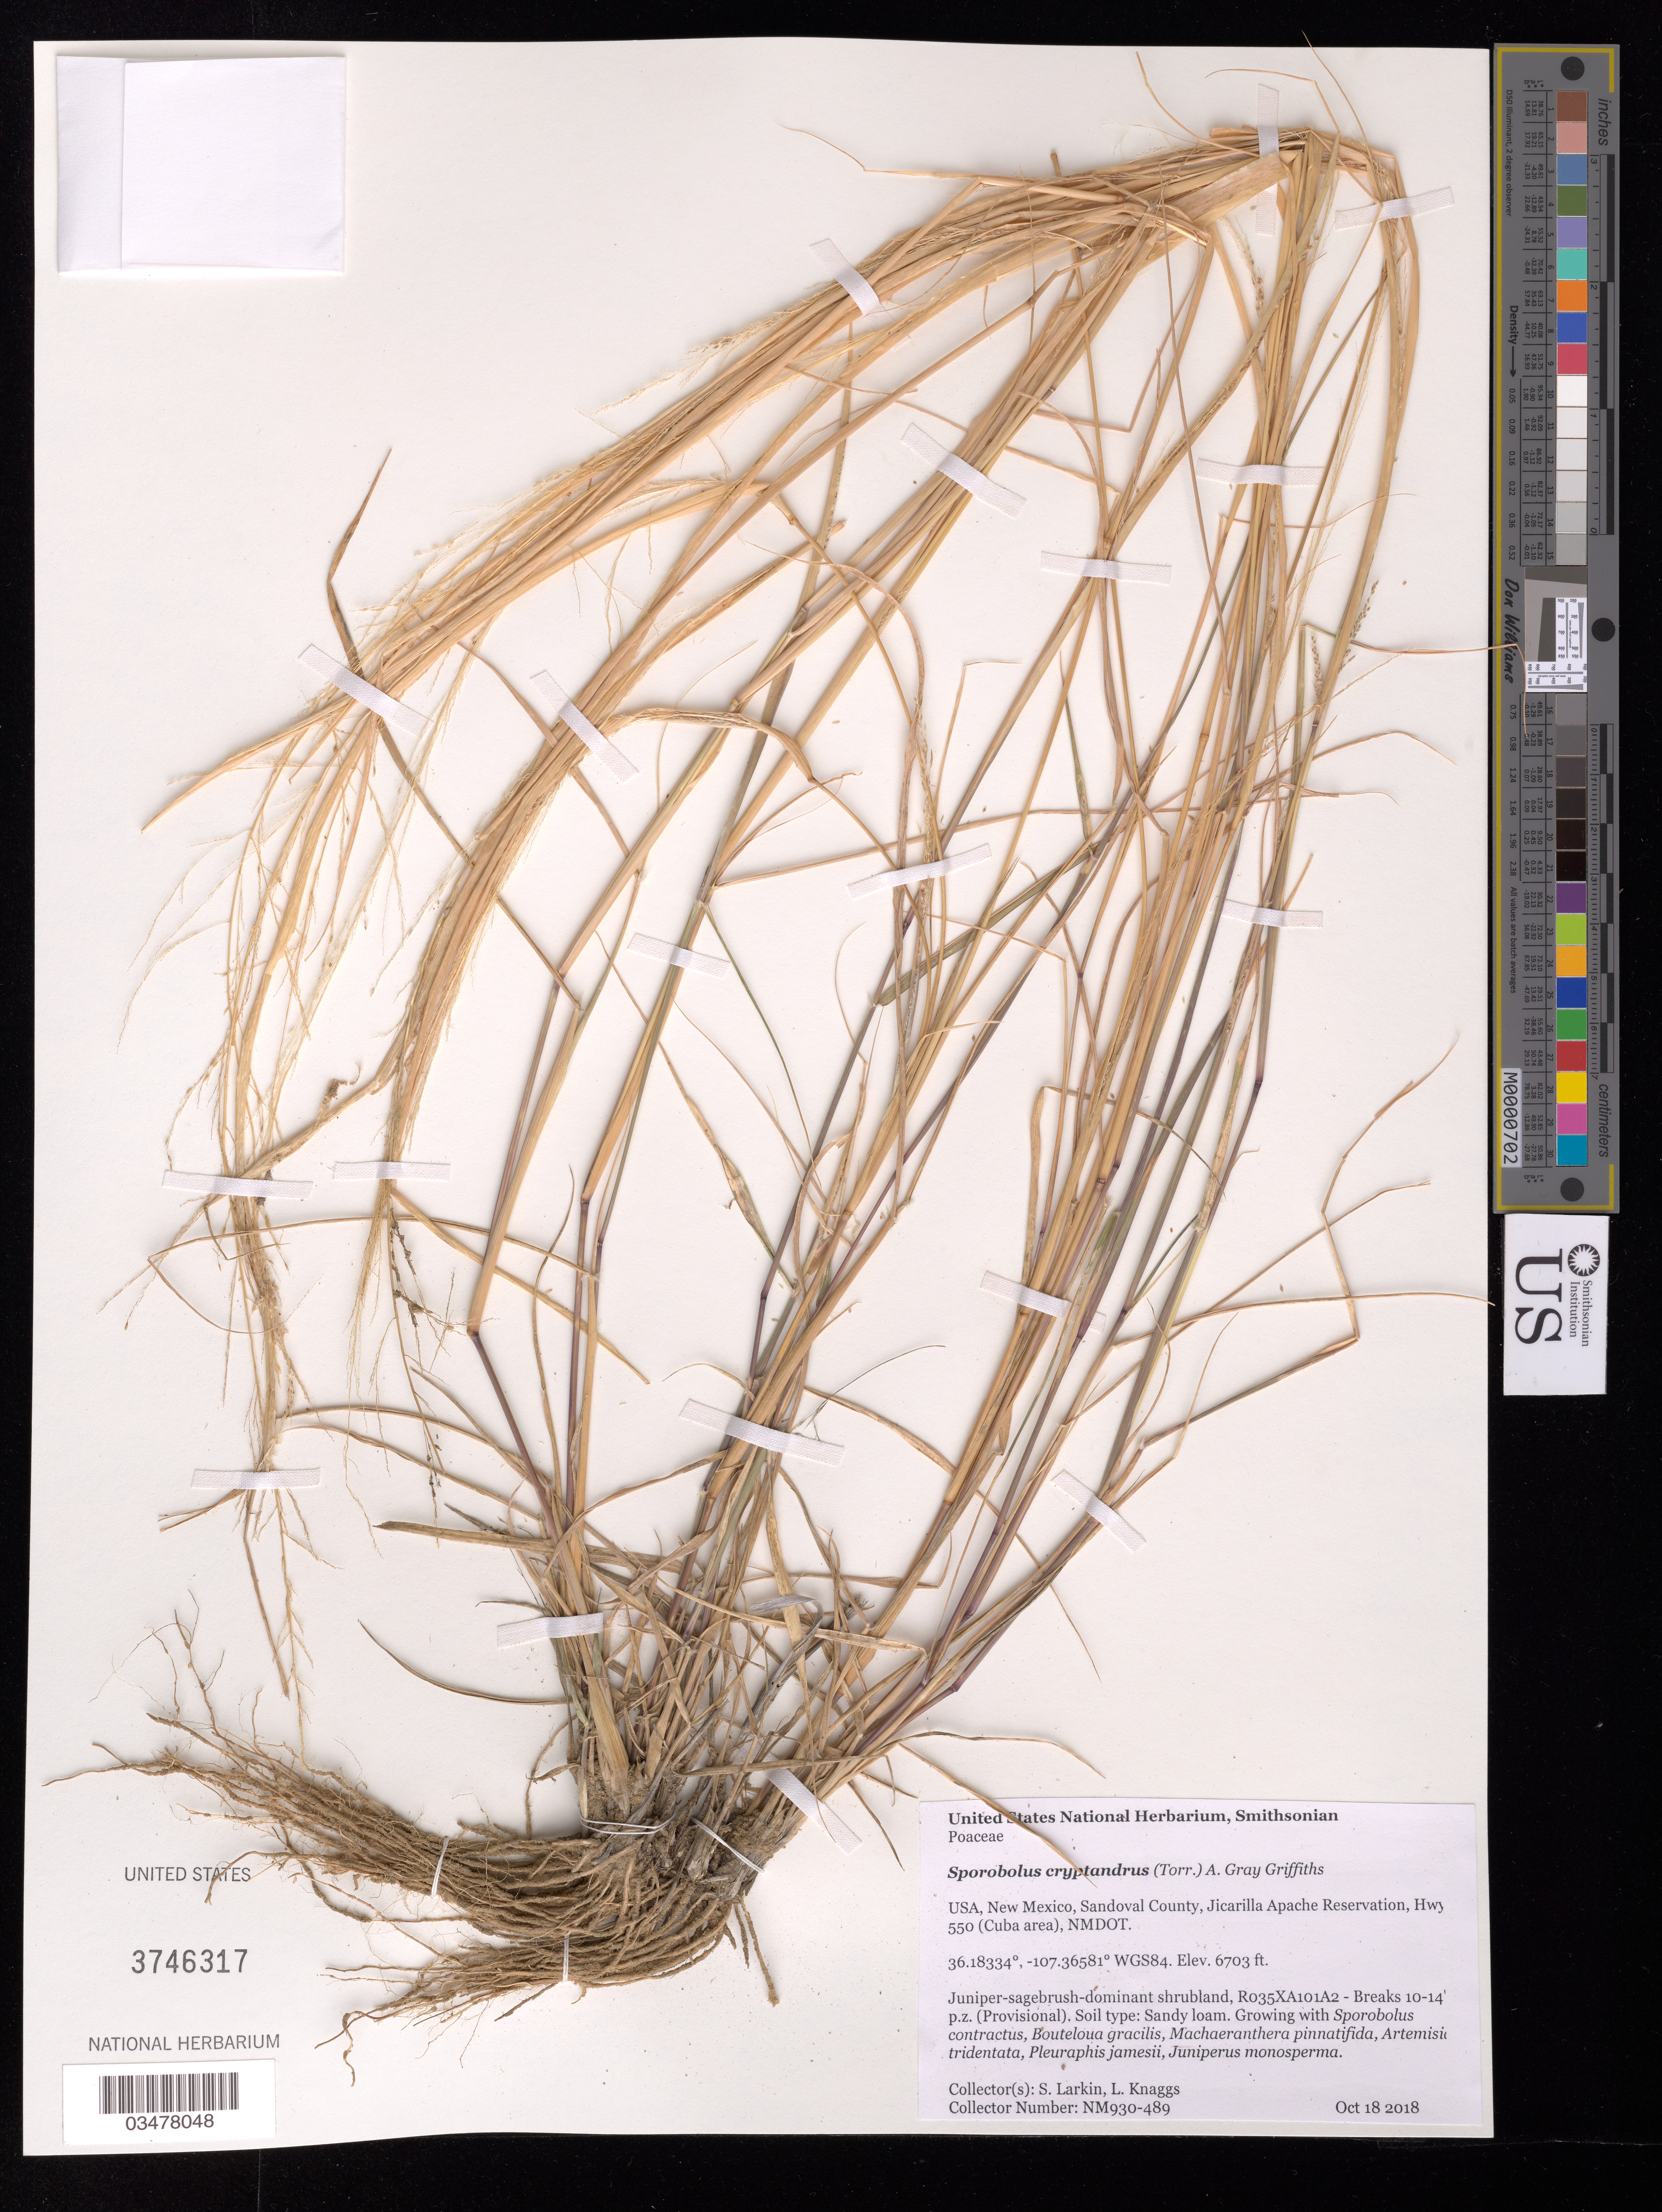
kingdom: Plantae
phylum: Tracheophyta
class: Liliopsida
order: Poales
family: Poaceae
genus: Sporobolus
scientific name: Sporobolus cryptandrus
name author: (Torr.) A. Gray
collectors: S. Larkin & L. Knaggs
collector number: NM930-489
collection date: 2018-10-18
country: United States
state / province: New Mexico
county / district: Sandoval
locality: Hwy 550 (Cuba area), Jicarilla Apache Reservation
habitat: R035XA101A2 - Breaks 10-14" p.z. (Provisional). Sandy loam. Juniper-sagebrush-dominant shrubland.With Sporobolus contractus, Bouteloua gracilis, Artemisia tridentata, etc.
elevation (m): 2043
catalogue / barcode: US 3746317